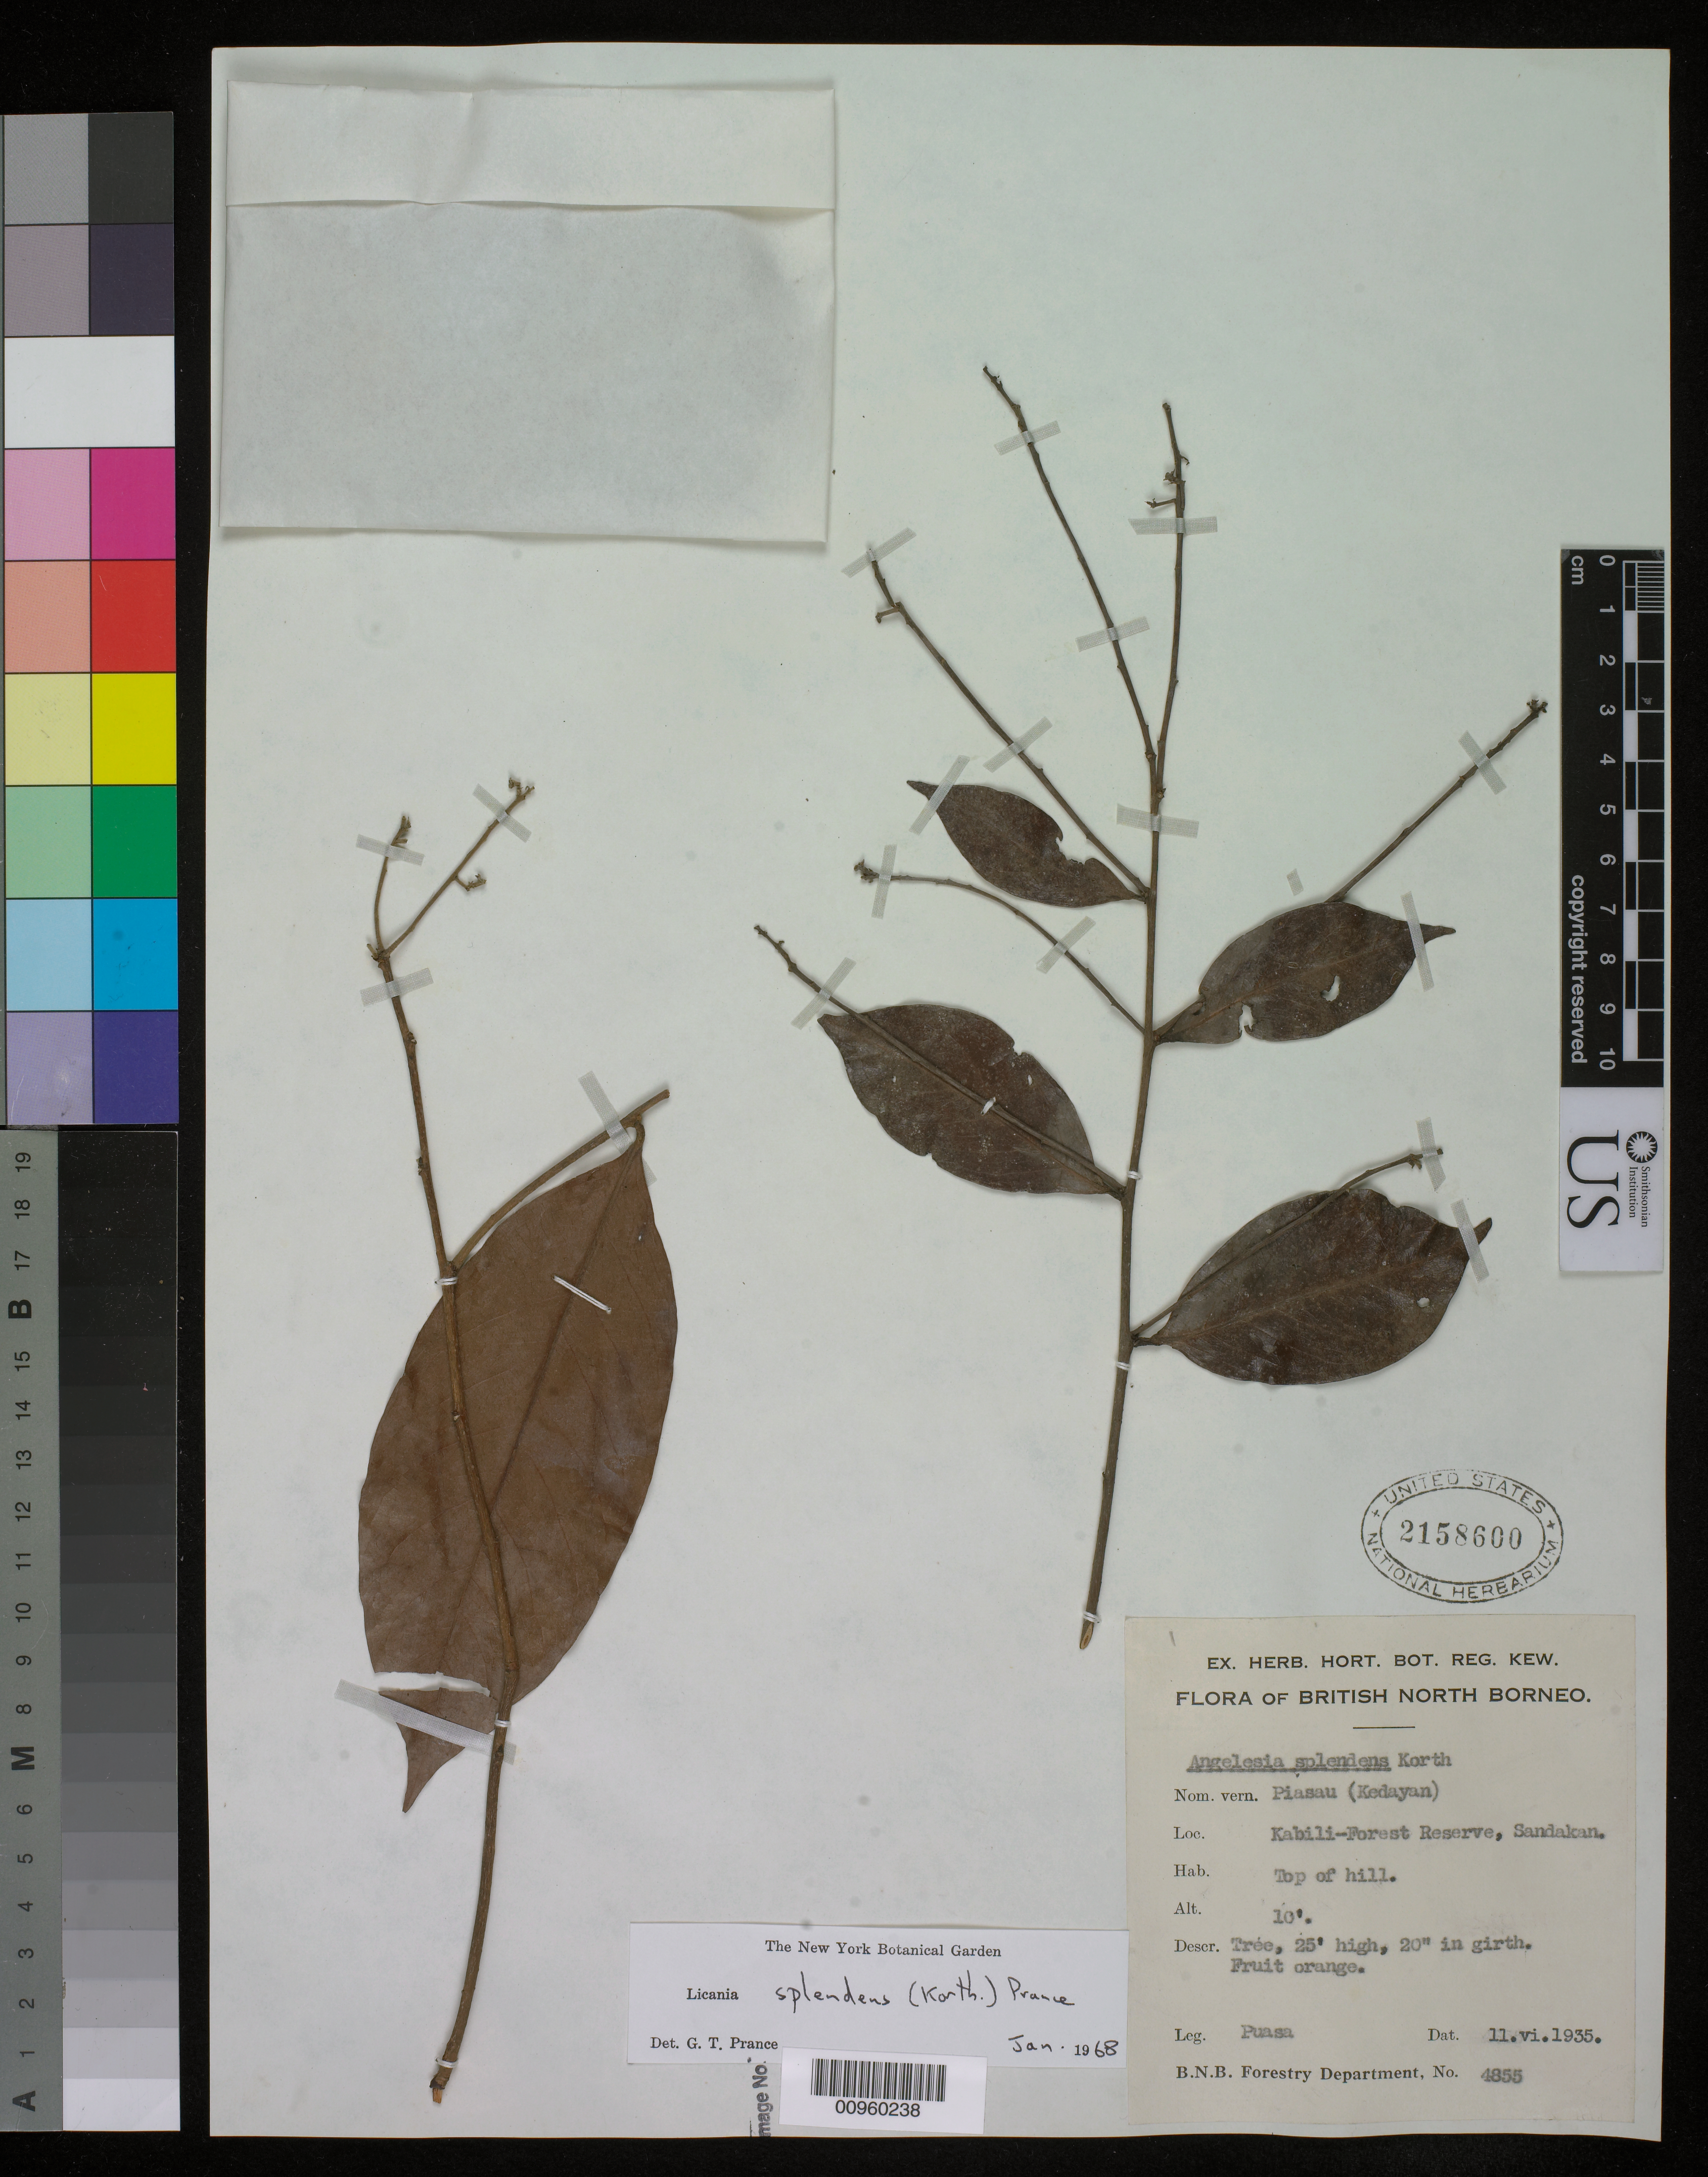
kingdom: Plantae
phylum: Tracheophyta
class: Magnoliopsida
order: Malpighiales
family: Chrysobalanaceae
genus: Licania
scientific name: Licania splendens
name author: (Korth.) Prance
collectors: M. Puasa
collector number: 4855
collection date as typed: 11 --- 1935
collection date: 1935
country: Indonesia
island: Borneo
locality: Kabili-Forest reserve, Sandakan. Top of hill.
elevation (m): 3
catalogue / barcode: US 2158600